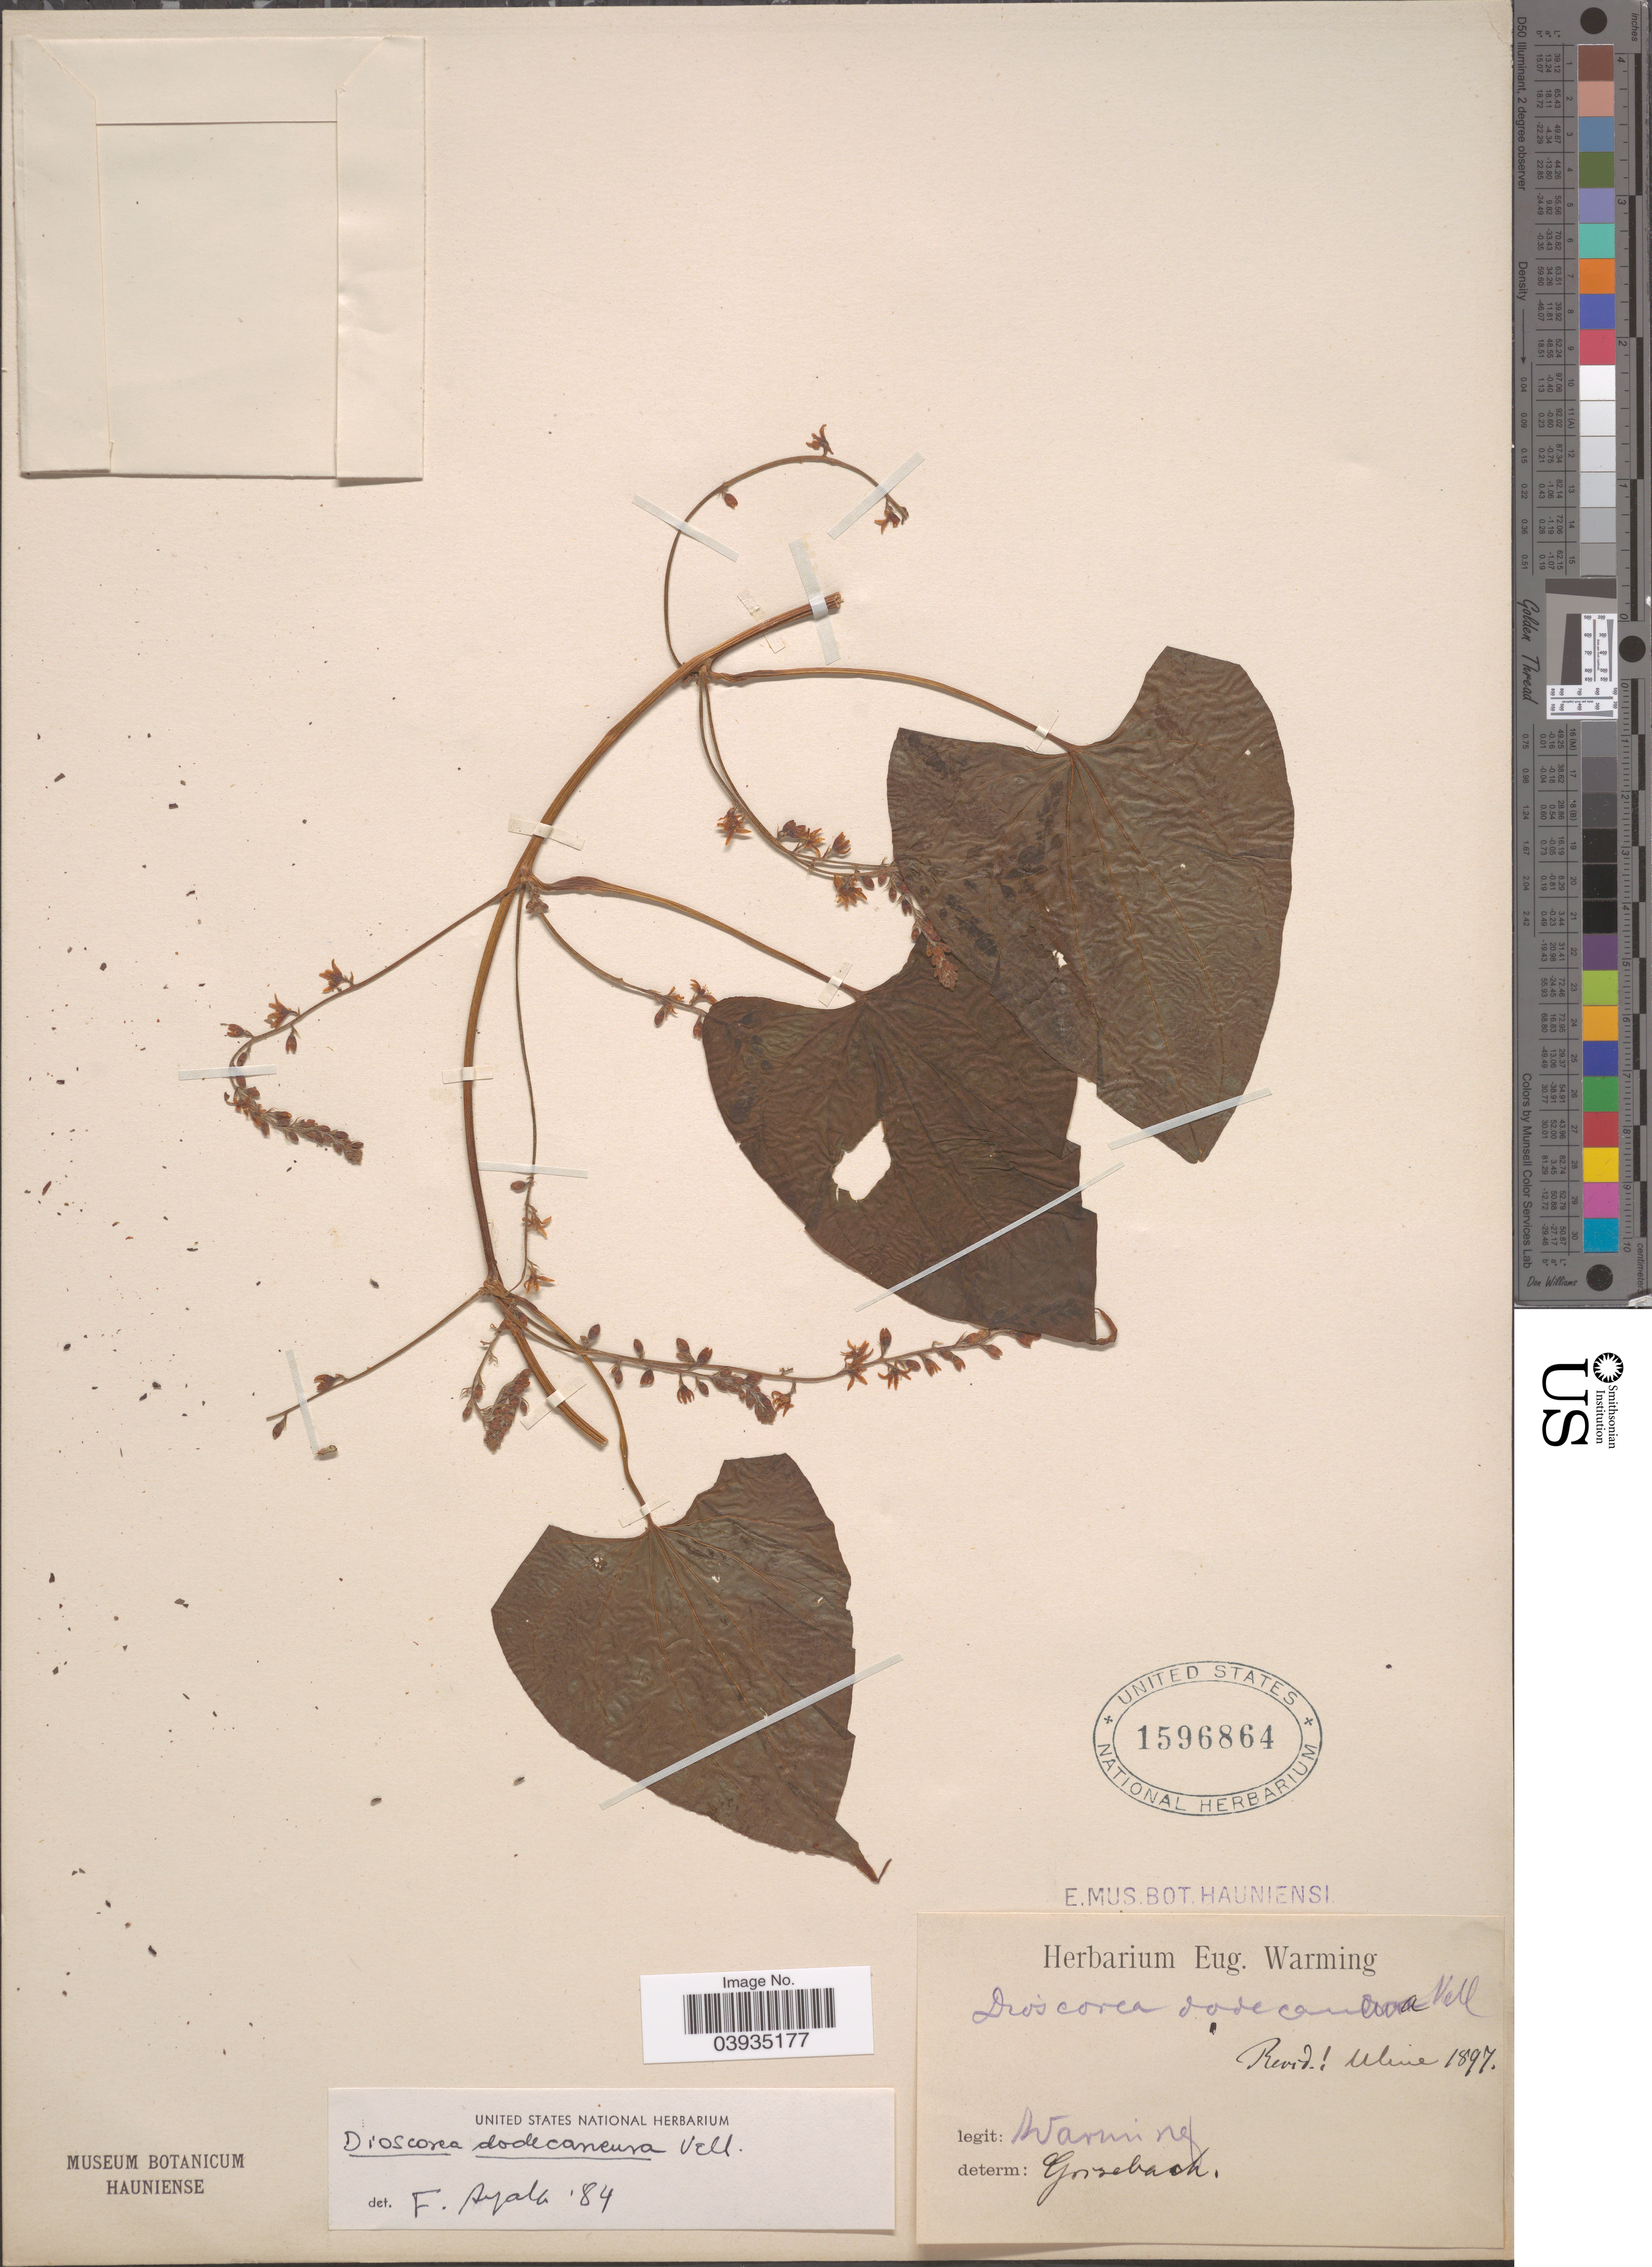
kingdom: Plantae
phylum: Tracheophyta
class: Liliopsida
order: Dioscoreales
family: Dioscoreaceae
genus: Dioscorea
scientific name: Dioscorea dodecaneura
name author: Vell.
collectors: E. Warming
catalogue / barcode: US 1596864